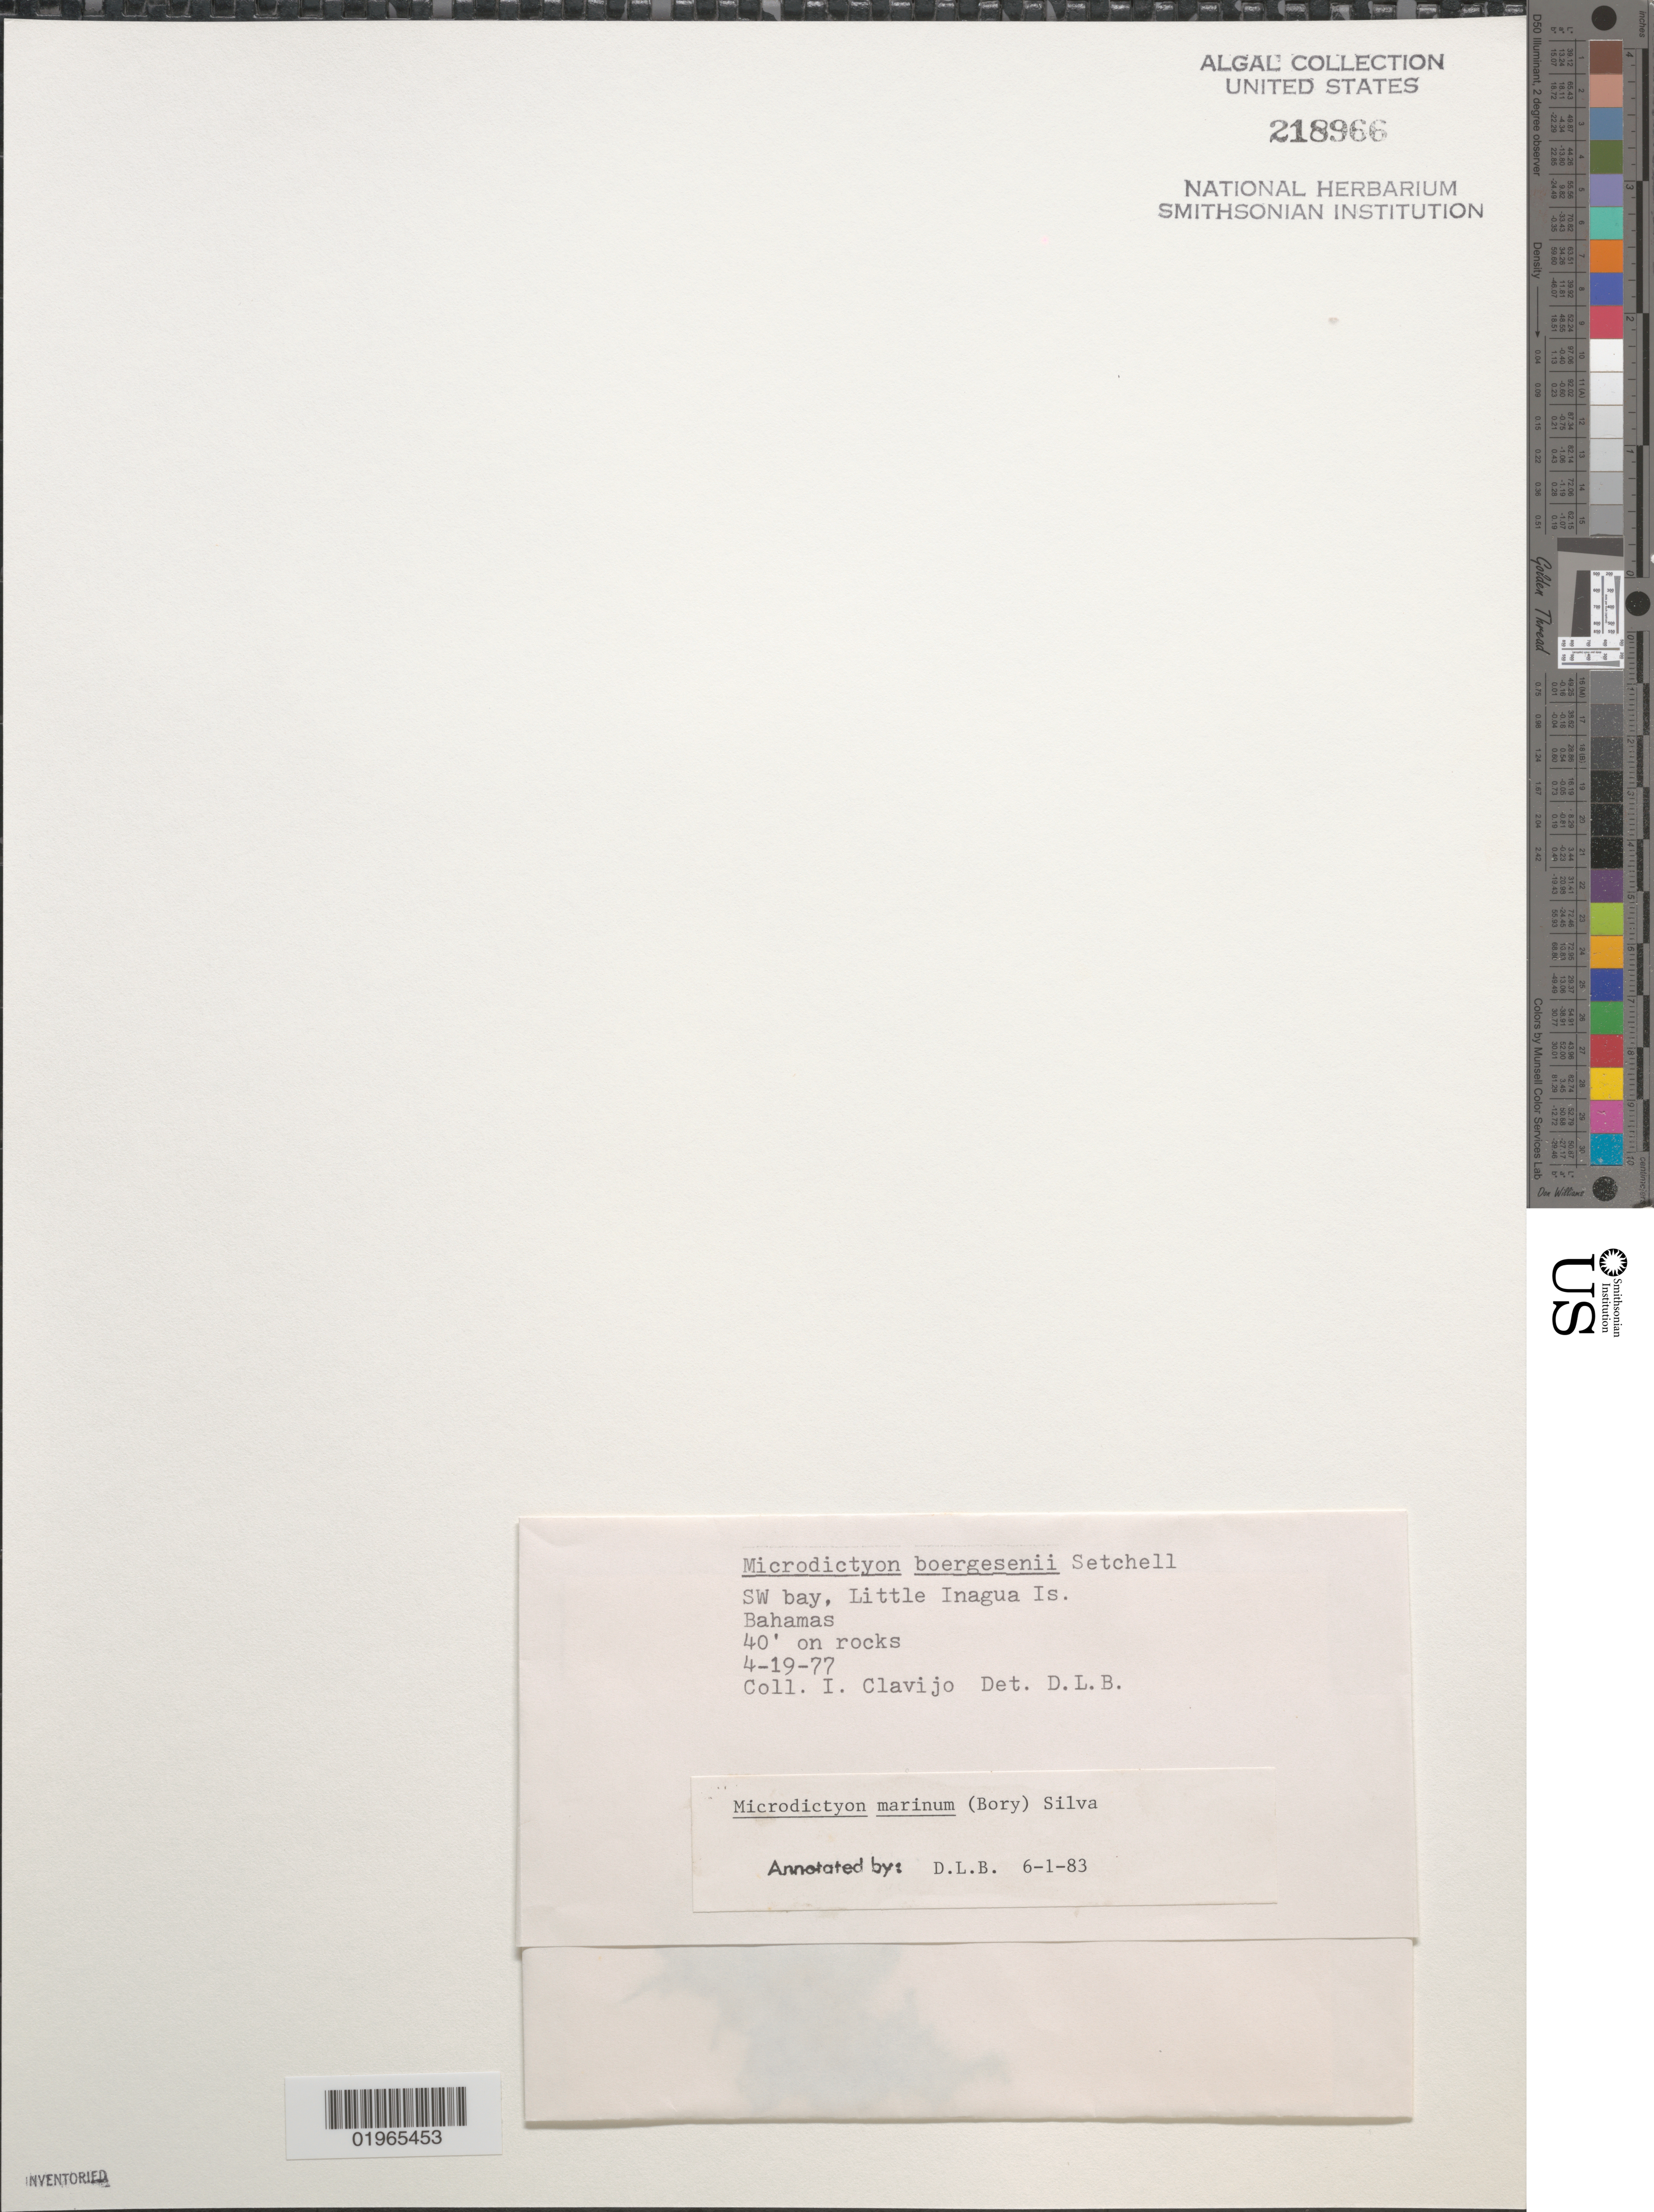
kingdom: Plantae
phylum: Chlorophyta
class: Ulvophyceae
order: Cladophorales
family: Anadyomenaceae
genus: Microdictyon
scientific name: Microdictyon marinum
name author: (Bory) P.C. Silva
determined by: Ballantine, D. L.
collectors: I. Clavijo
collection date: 1977-04-19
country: Bahamas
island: Little Inagua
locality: SW Bay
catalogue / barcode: US 218966